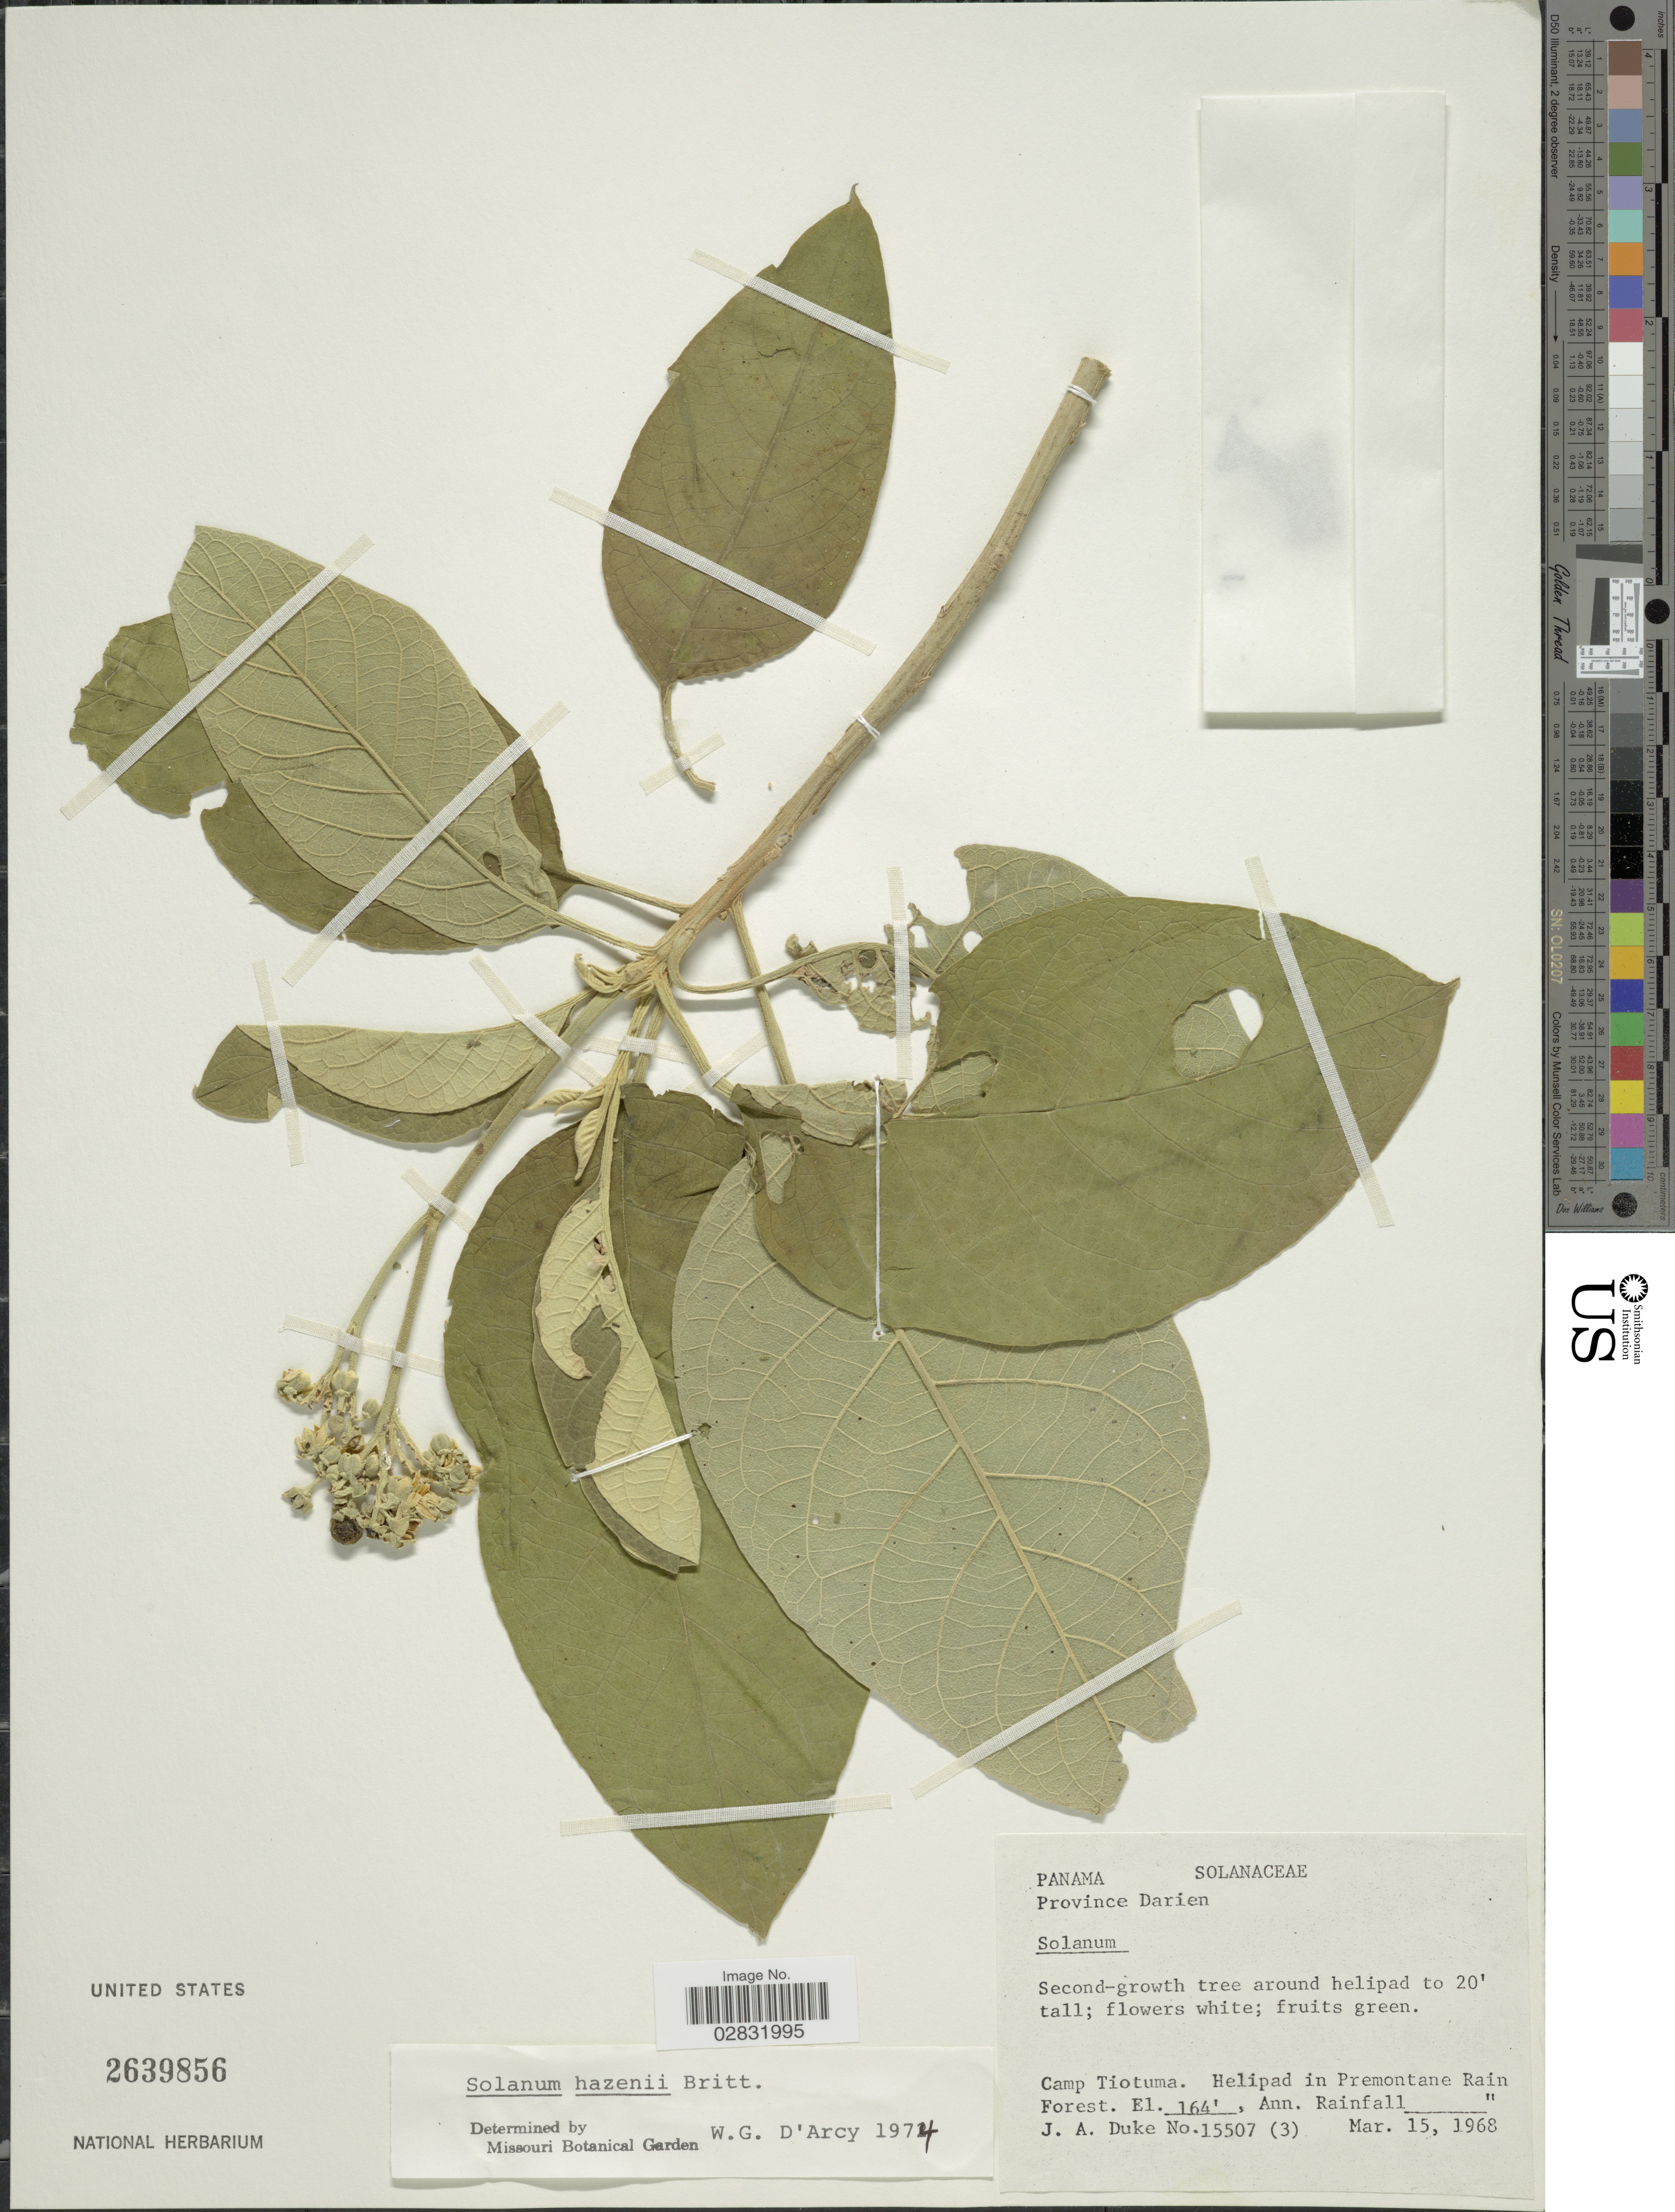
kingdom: Plantae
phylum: Tracheophyta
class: Magnoliopsida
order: Solanales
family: Solanaceae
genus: Solanum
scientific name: Solanum hazenii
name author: Britton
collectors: J. A. Duke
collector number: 15507 (3)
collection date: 1968-03-15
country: Panama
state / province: Darién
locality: Province Darien. Camp Tiotuma. Helipad in Premontane Rain Forest.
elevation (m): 50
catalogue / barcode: US 2639856